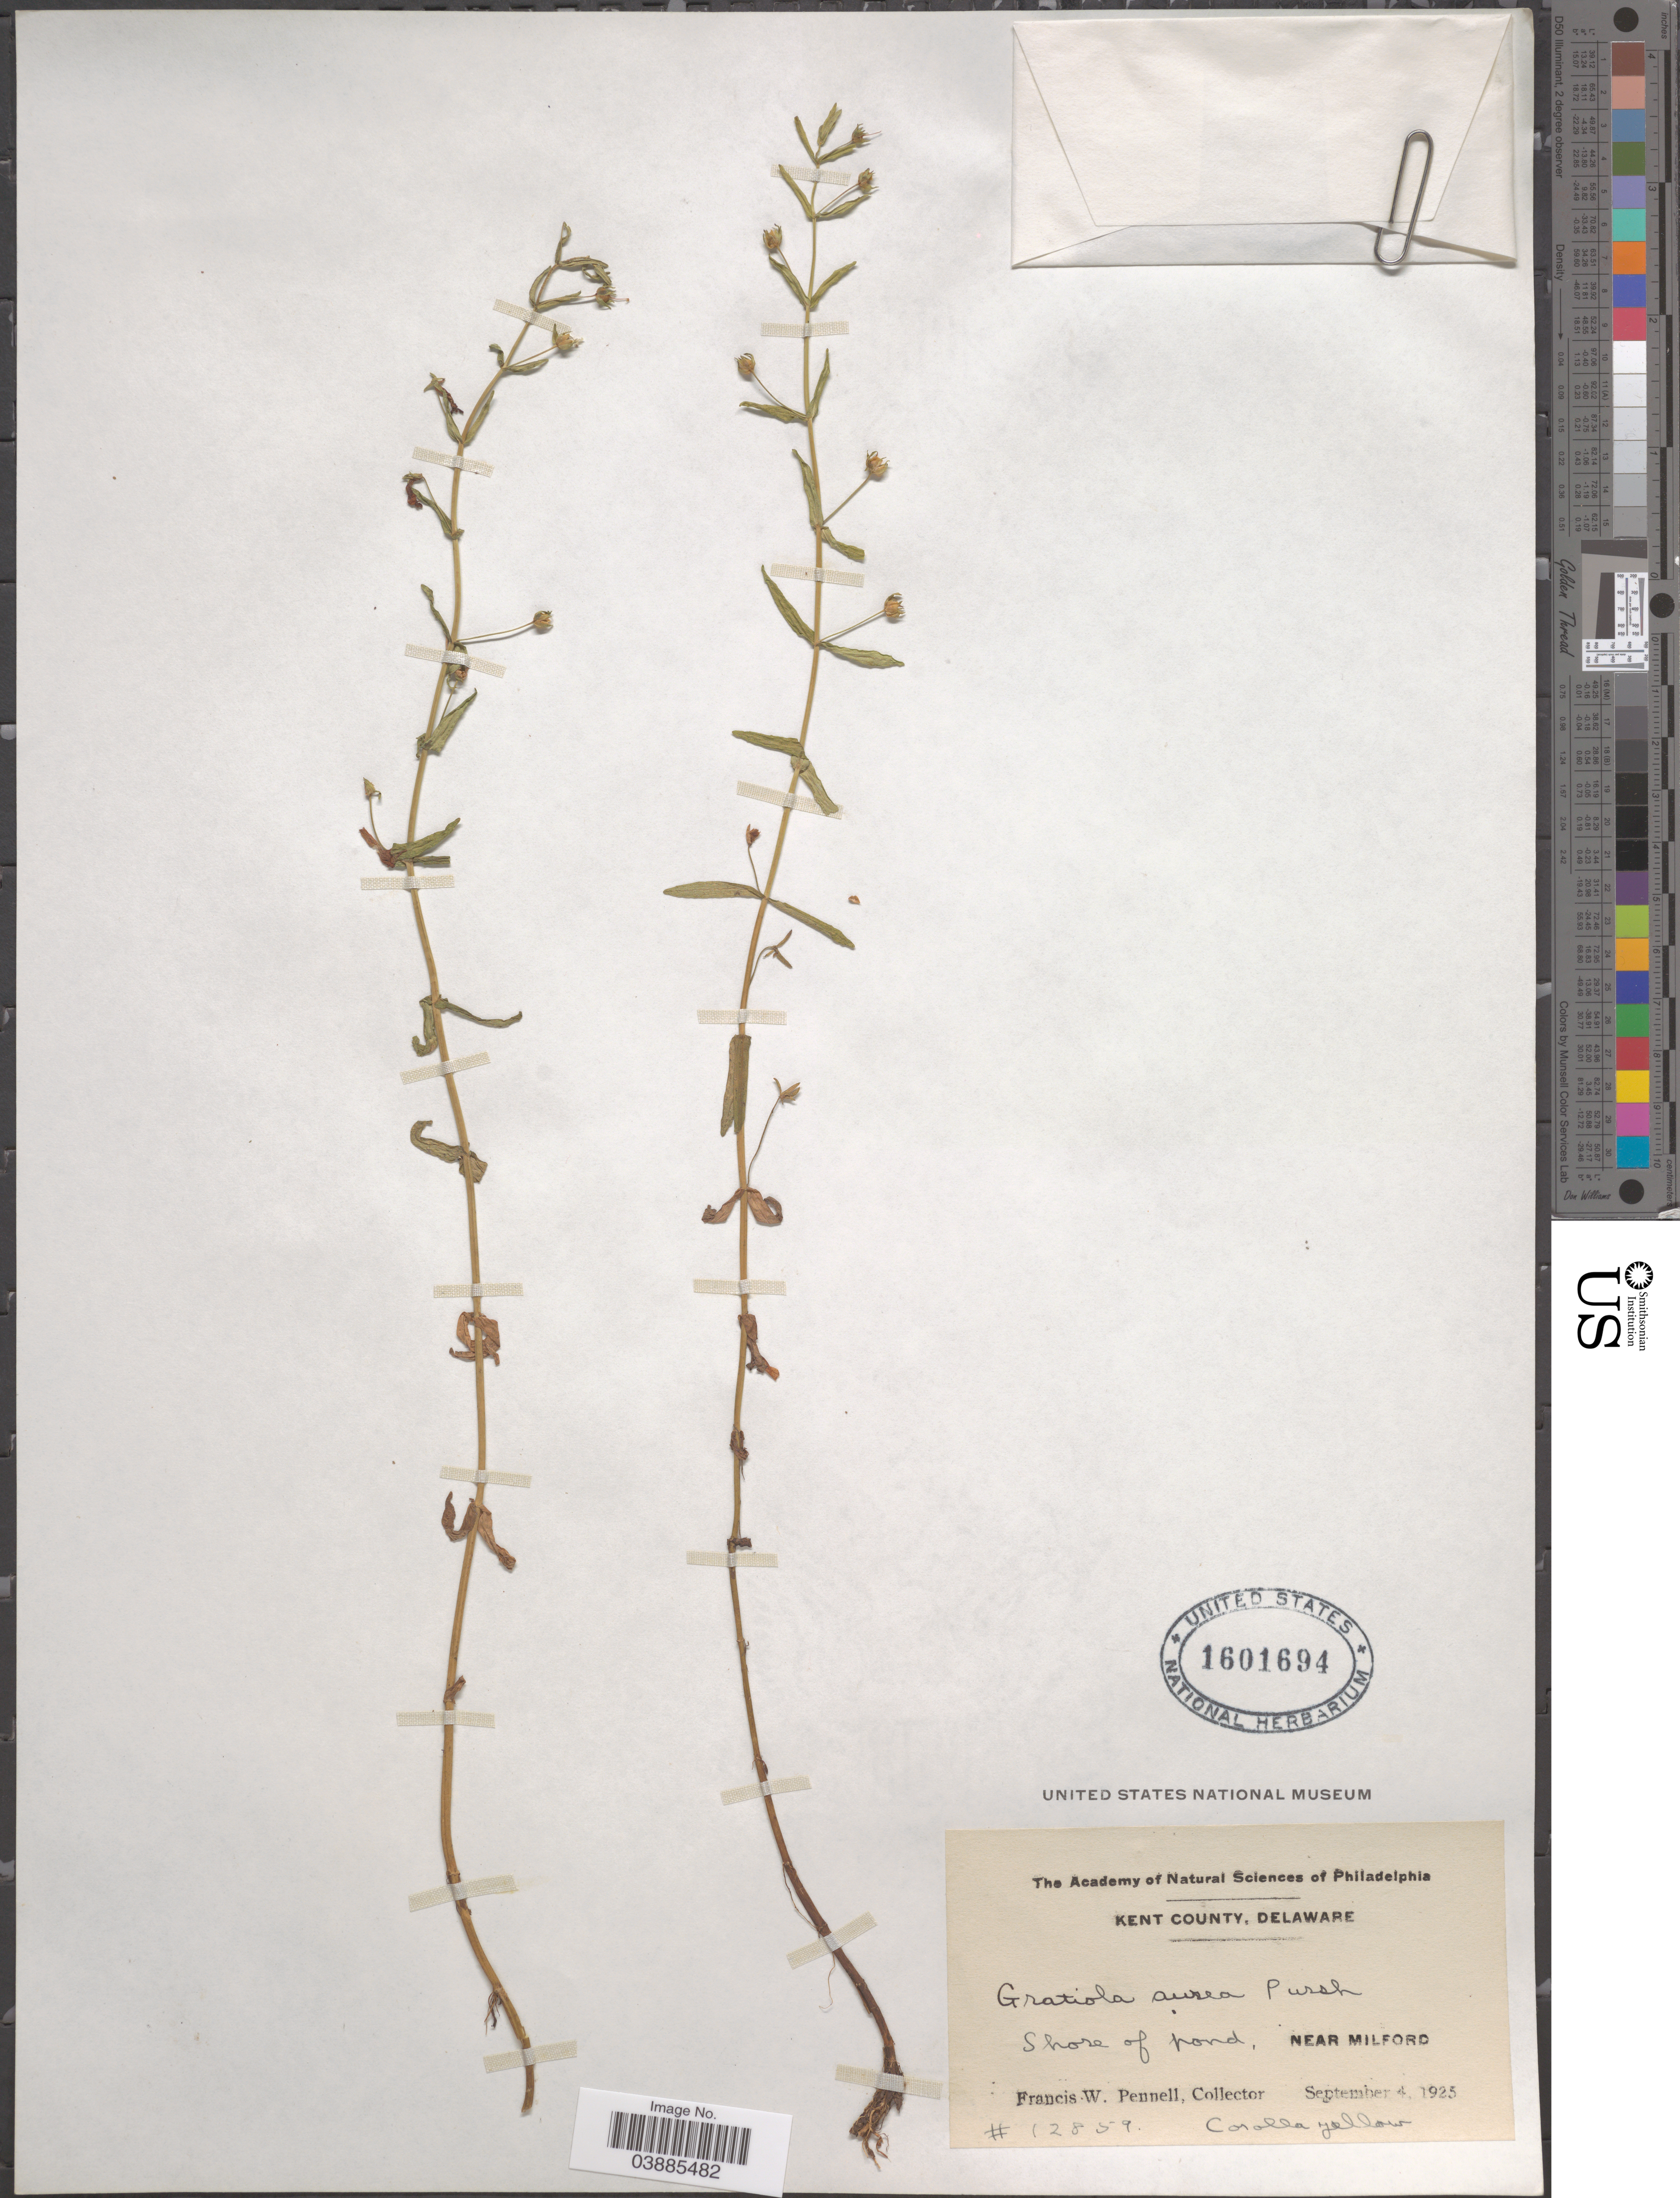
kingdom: Plantae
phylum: Tracheophyta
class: Magnoliopsida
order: Lamiales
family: Plantaginaceae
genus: Gratiola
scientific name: Gratiola aurea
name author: Pursh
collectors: F. W. Pennell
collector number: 12859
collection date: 1925-09-04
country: United States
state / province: Delaware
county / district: Kent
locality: Kent County. Shore of pond, near Milford.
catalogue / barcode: US 1601694